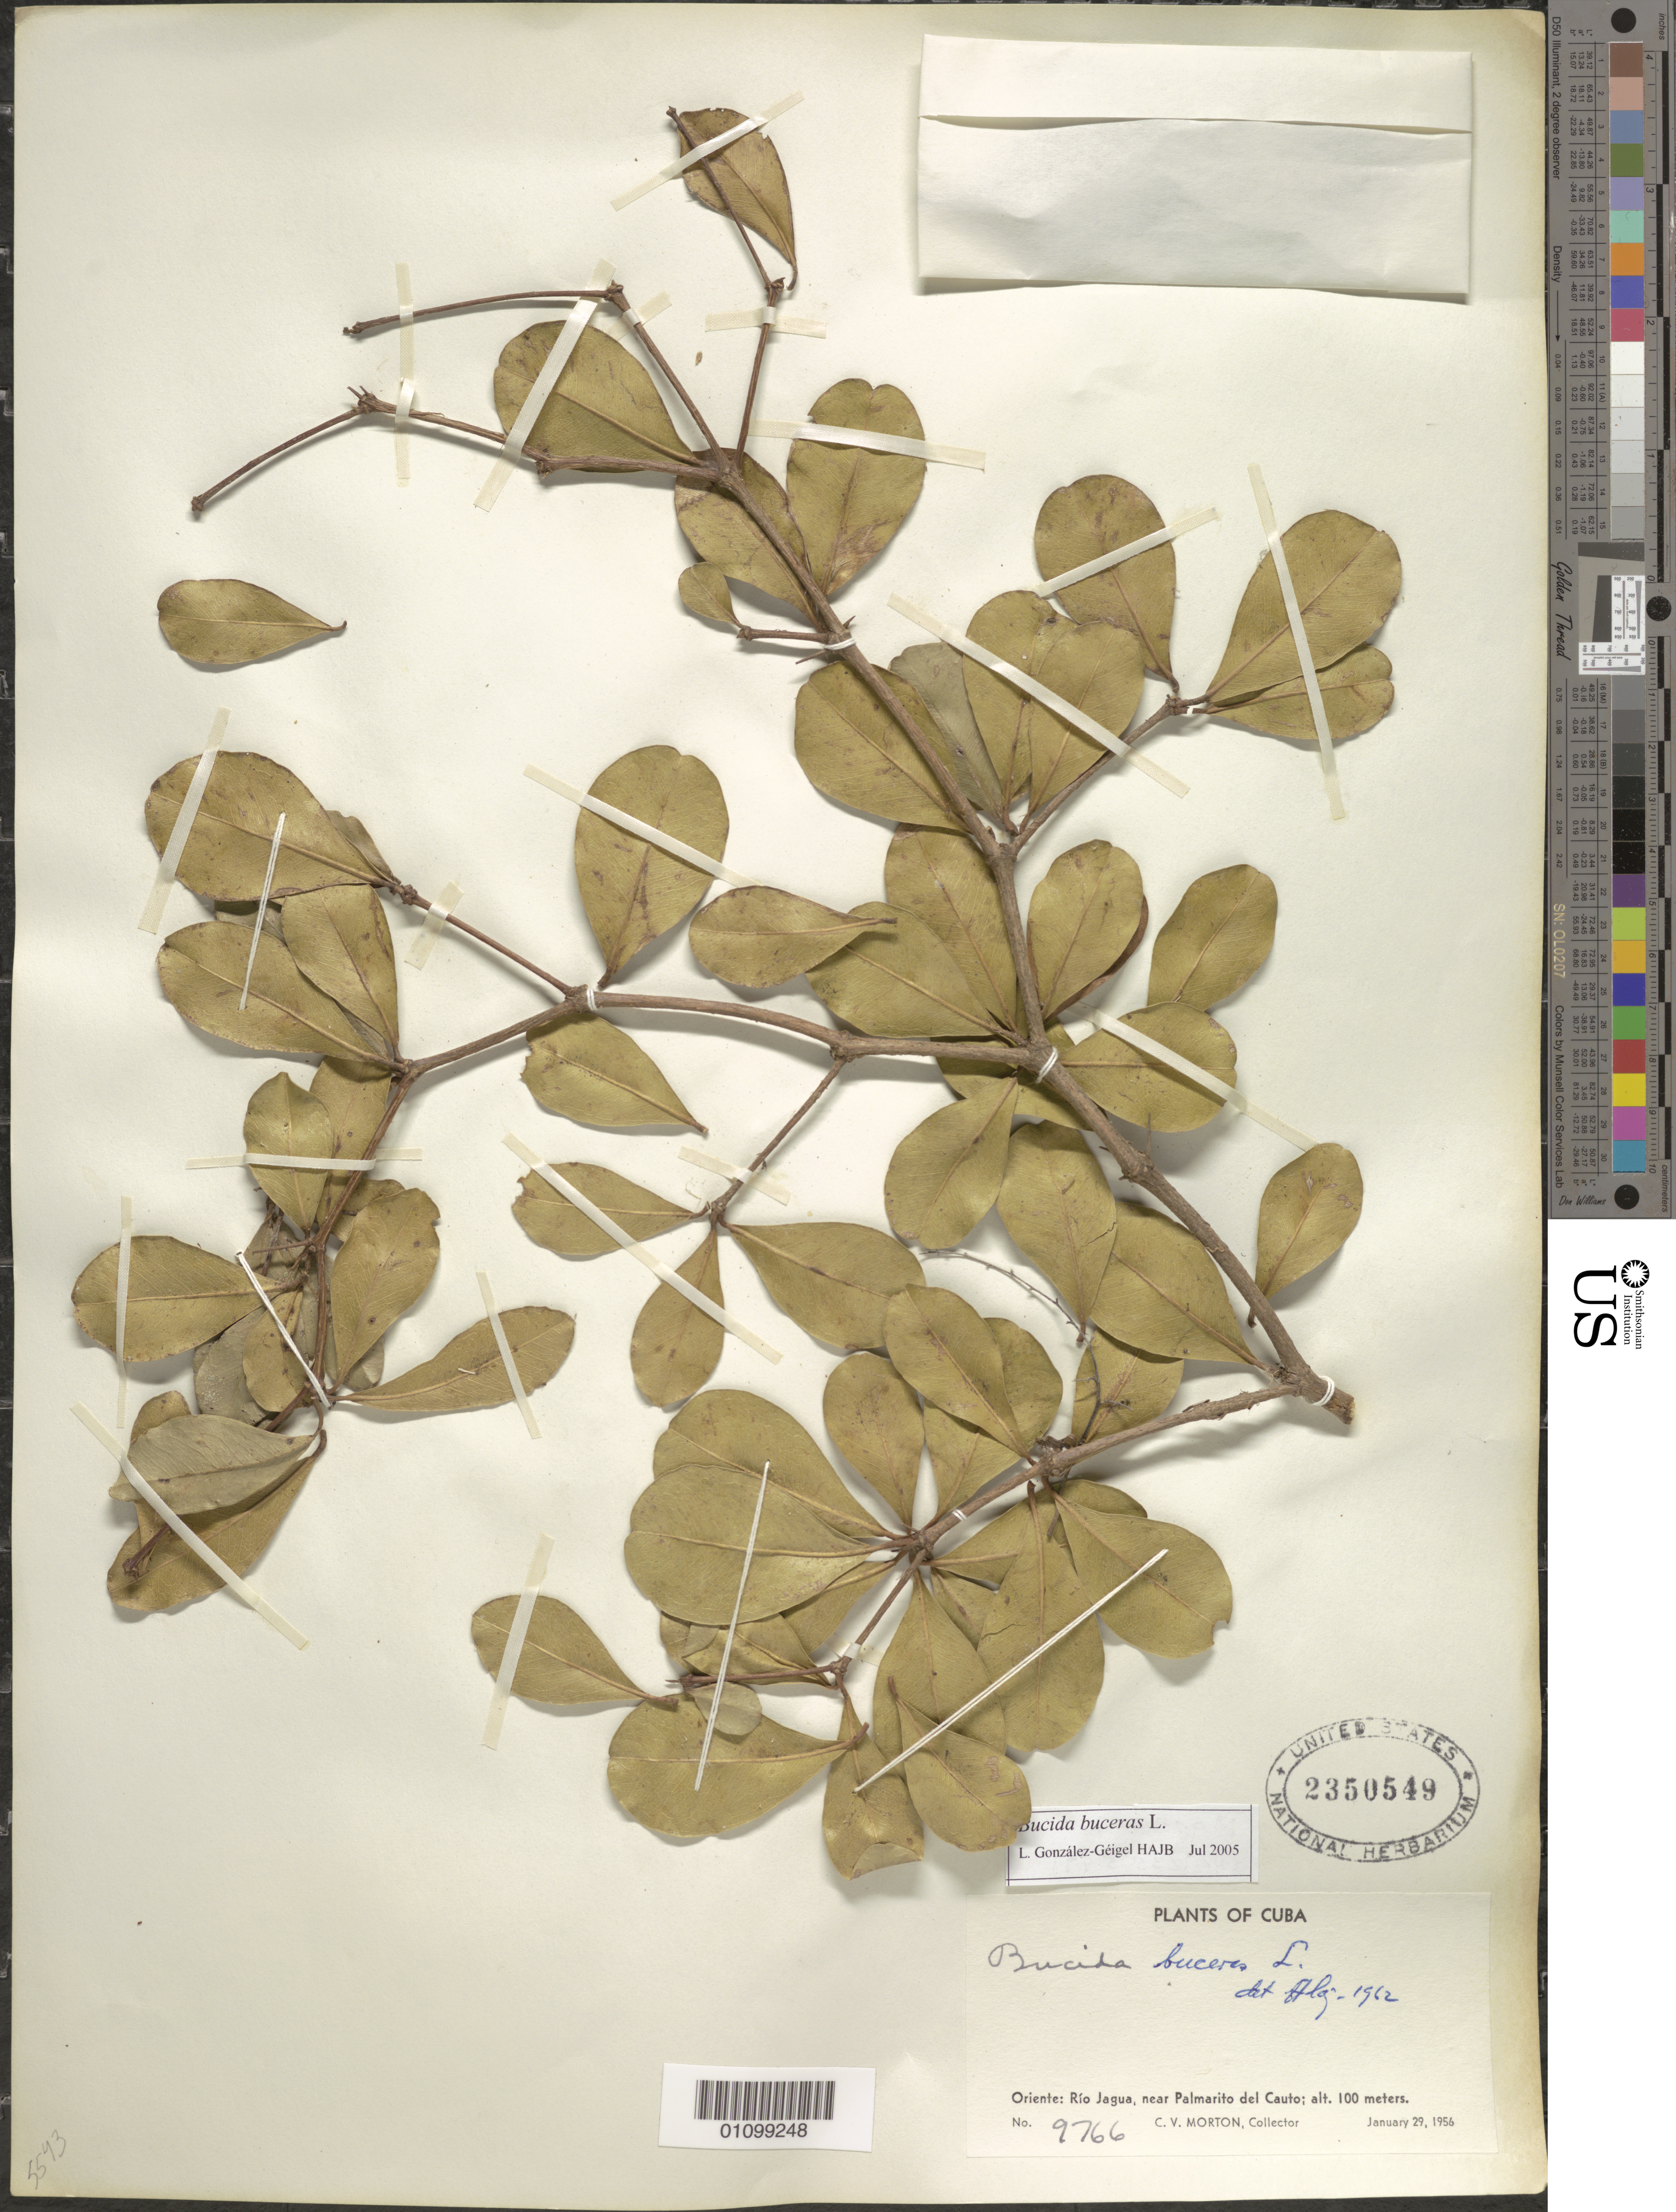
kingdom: Plantae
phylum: Tracheophyta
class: Magnoliopsida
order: Myrtales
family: Combretaceae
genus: Terminalia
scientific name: Terminalia buceras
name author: (L.) C. Wright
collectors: C. V. Morton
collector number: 9766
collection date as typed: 29 Jan 1956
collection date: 1956-01-29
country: Cuba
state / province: Oriente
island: Cuba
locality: Rio Jagua, Near Palmarito del Cauto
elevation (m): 100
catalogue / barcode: US 2350549